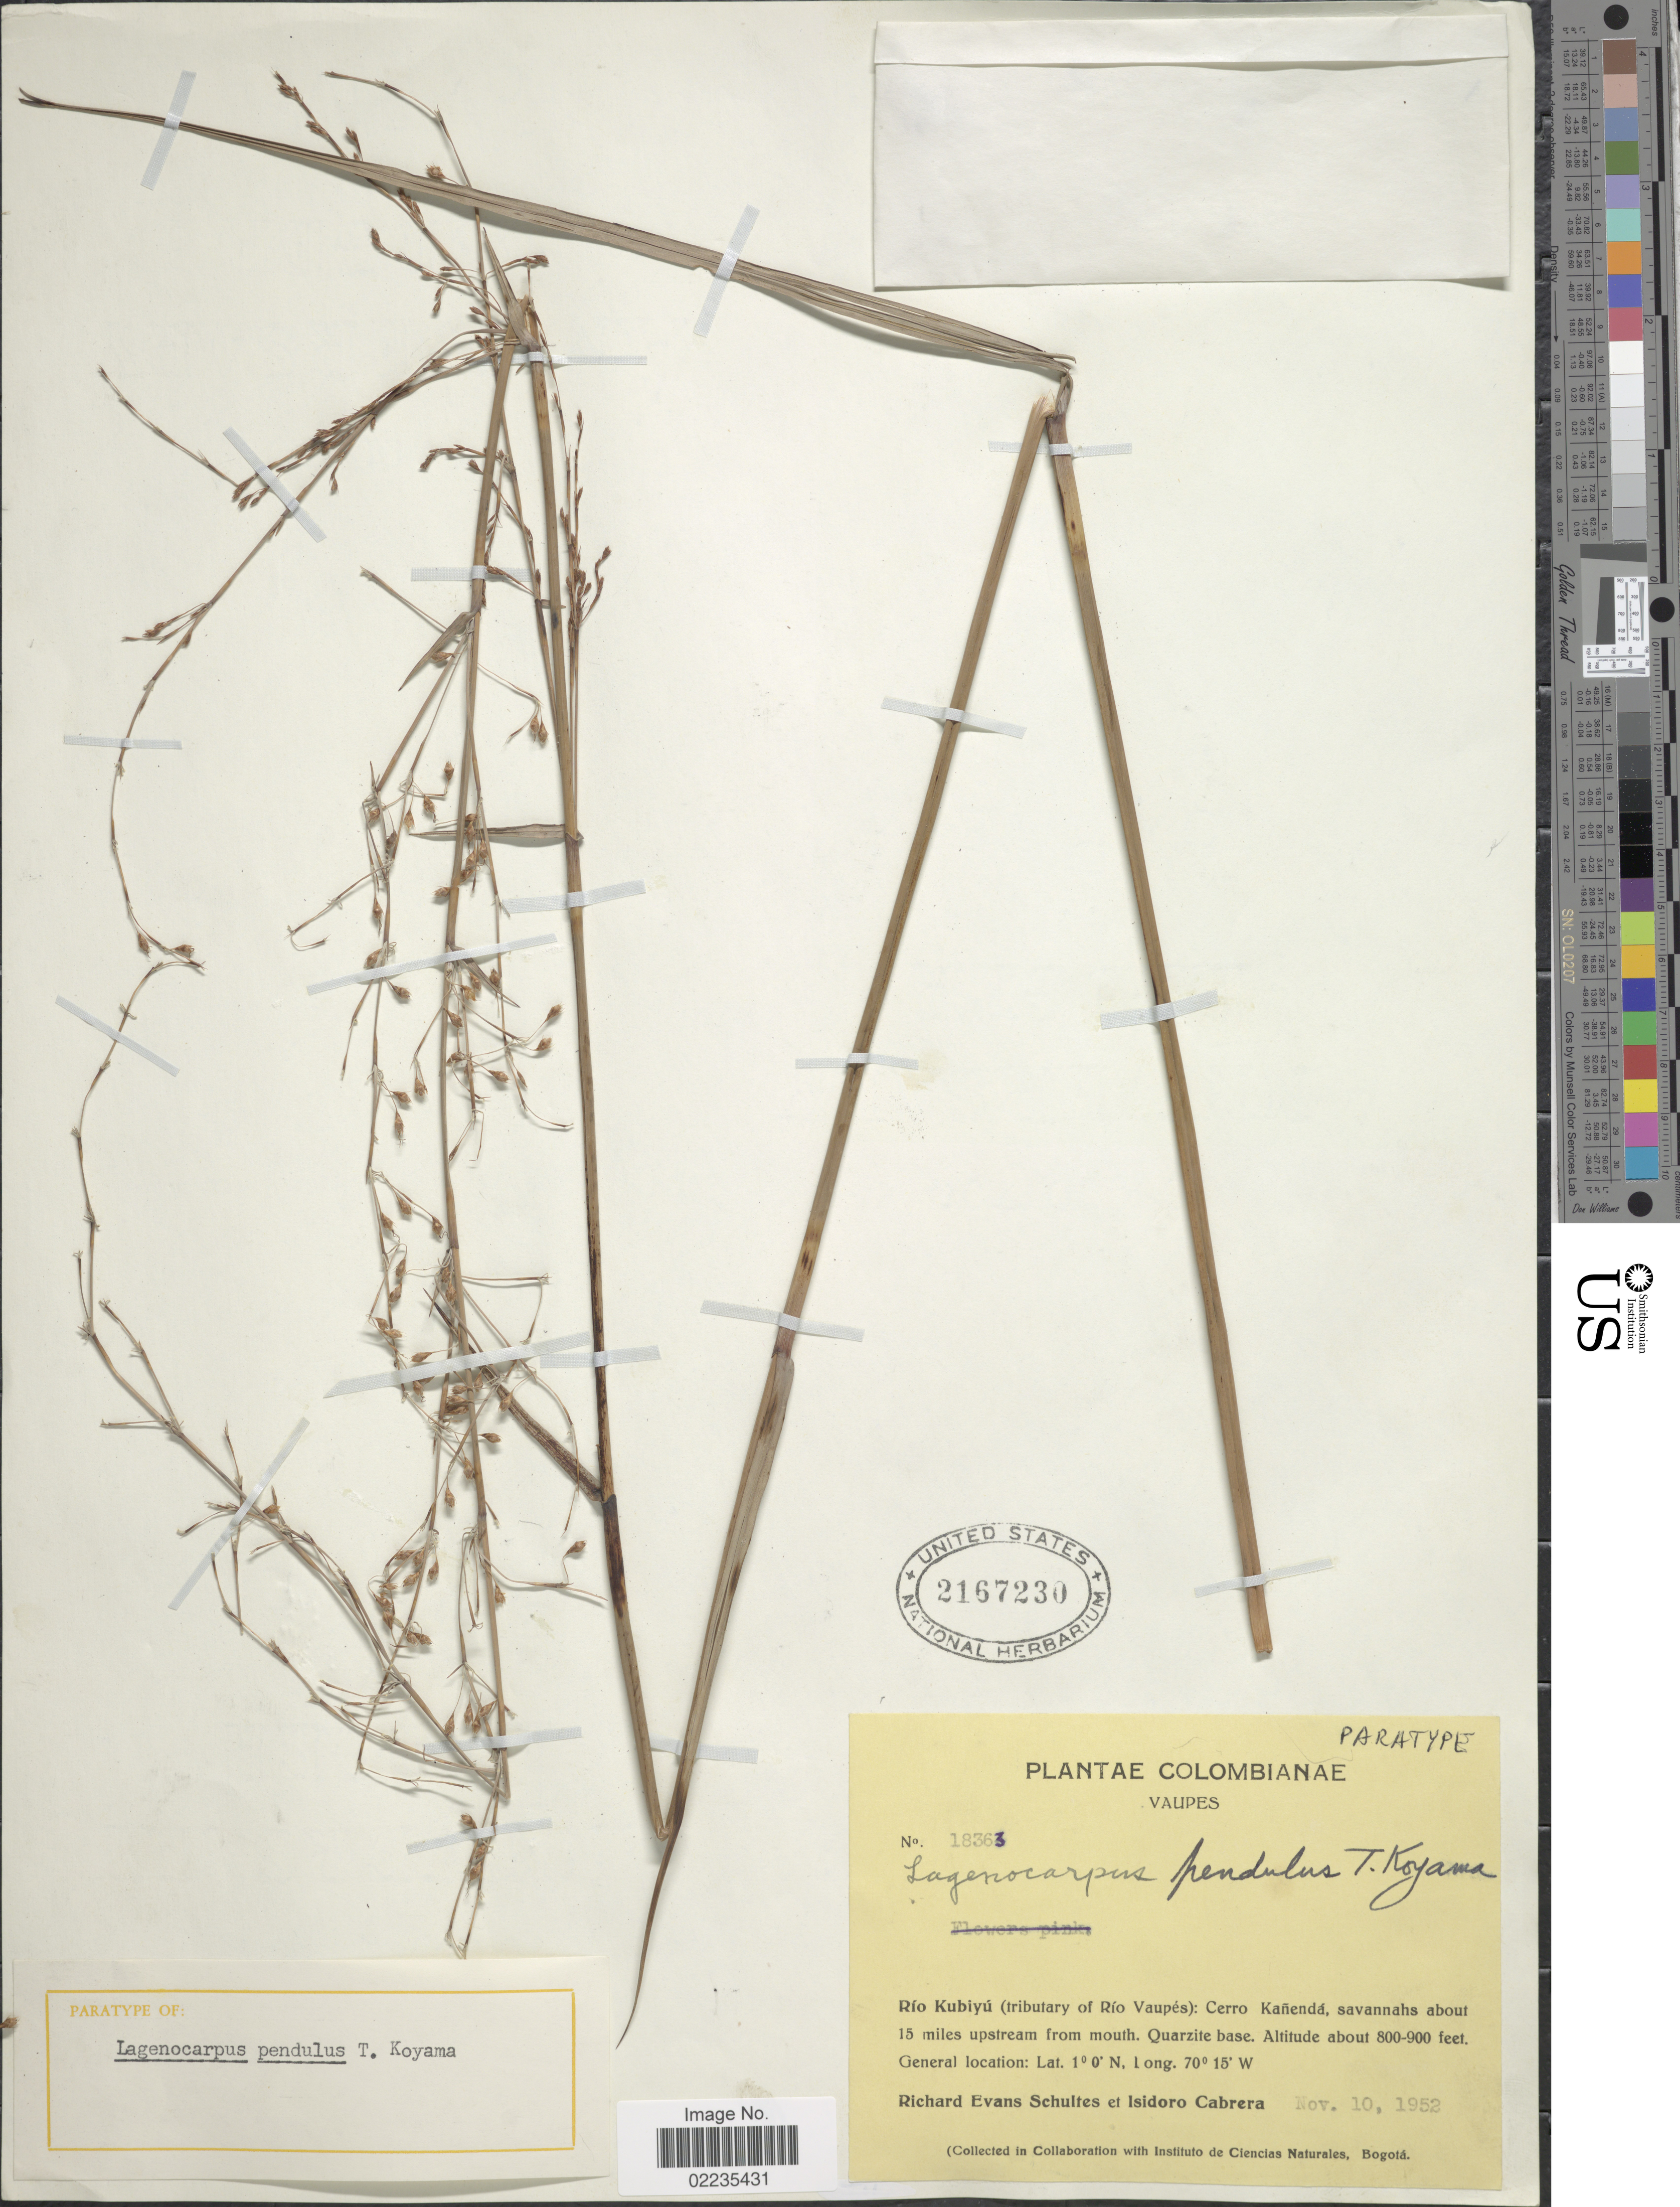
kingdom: Plantae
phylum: Tracheophyta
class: Liliopsida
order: Poales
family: Cyperaceae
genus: Lagenocarpus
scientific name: Lagenocarpus pendulus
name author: T. Koyama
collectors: R. E. Schultes & I. Cabrera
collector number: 18363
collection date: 1952-11-10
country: Colombia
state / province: Vaupés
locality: Vaupes, Rio Kubiyu (tributary of Rio Vaupes): Cerro Kanenda, savannahs about 15 miles upstream from mouth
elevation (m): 244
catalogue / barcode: US 2167230